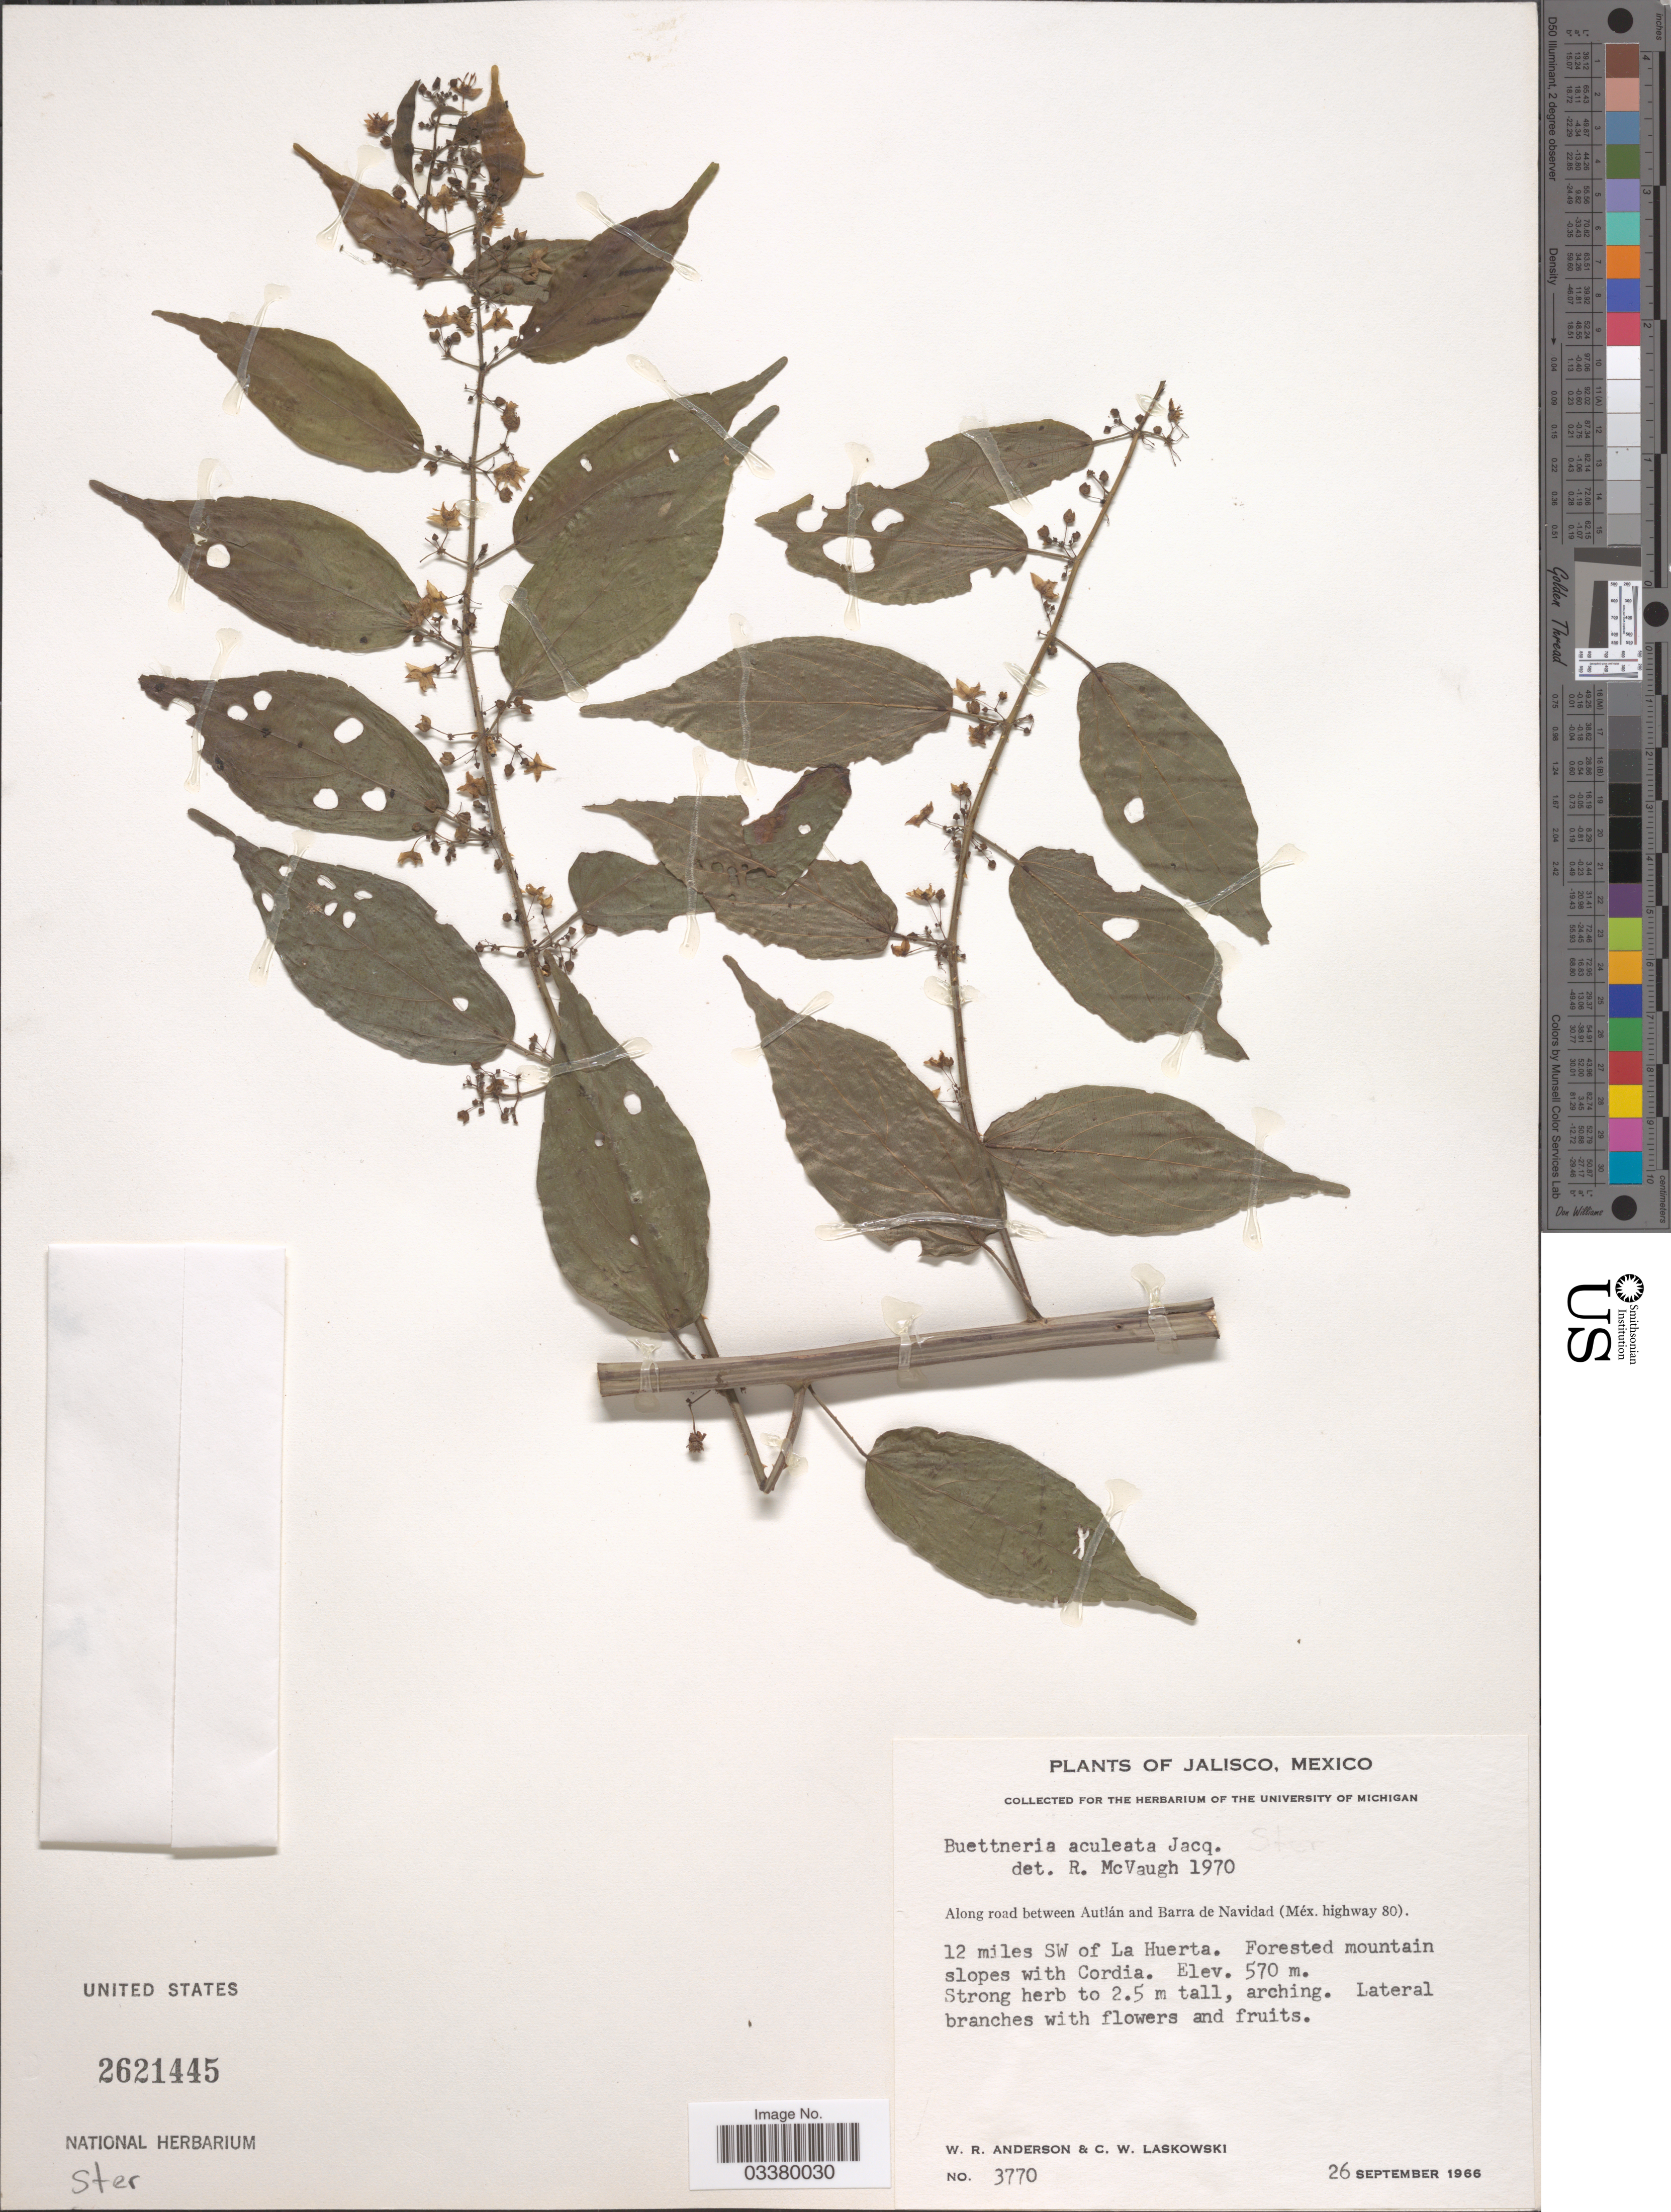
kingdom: Plantae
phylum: Tracheophyta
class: Magnoliopsida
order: Malvales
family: Malvaceae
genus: Byttneria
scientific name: Byttneria aculeata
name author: (Jacq.) Jacq.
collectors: W. Anderson & C. Laskowski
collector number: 3770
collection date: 1966-09-26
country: Mexico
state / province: Jalisco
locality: Along road between Autlán and Barra de Navidad (Méx. highway 80). 12 miles SW of La Huerta.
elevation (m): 570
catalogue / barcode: US 2621445